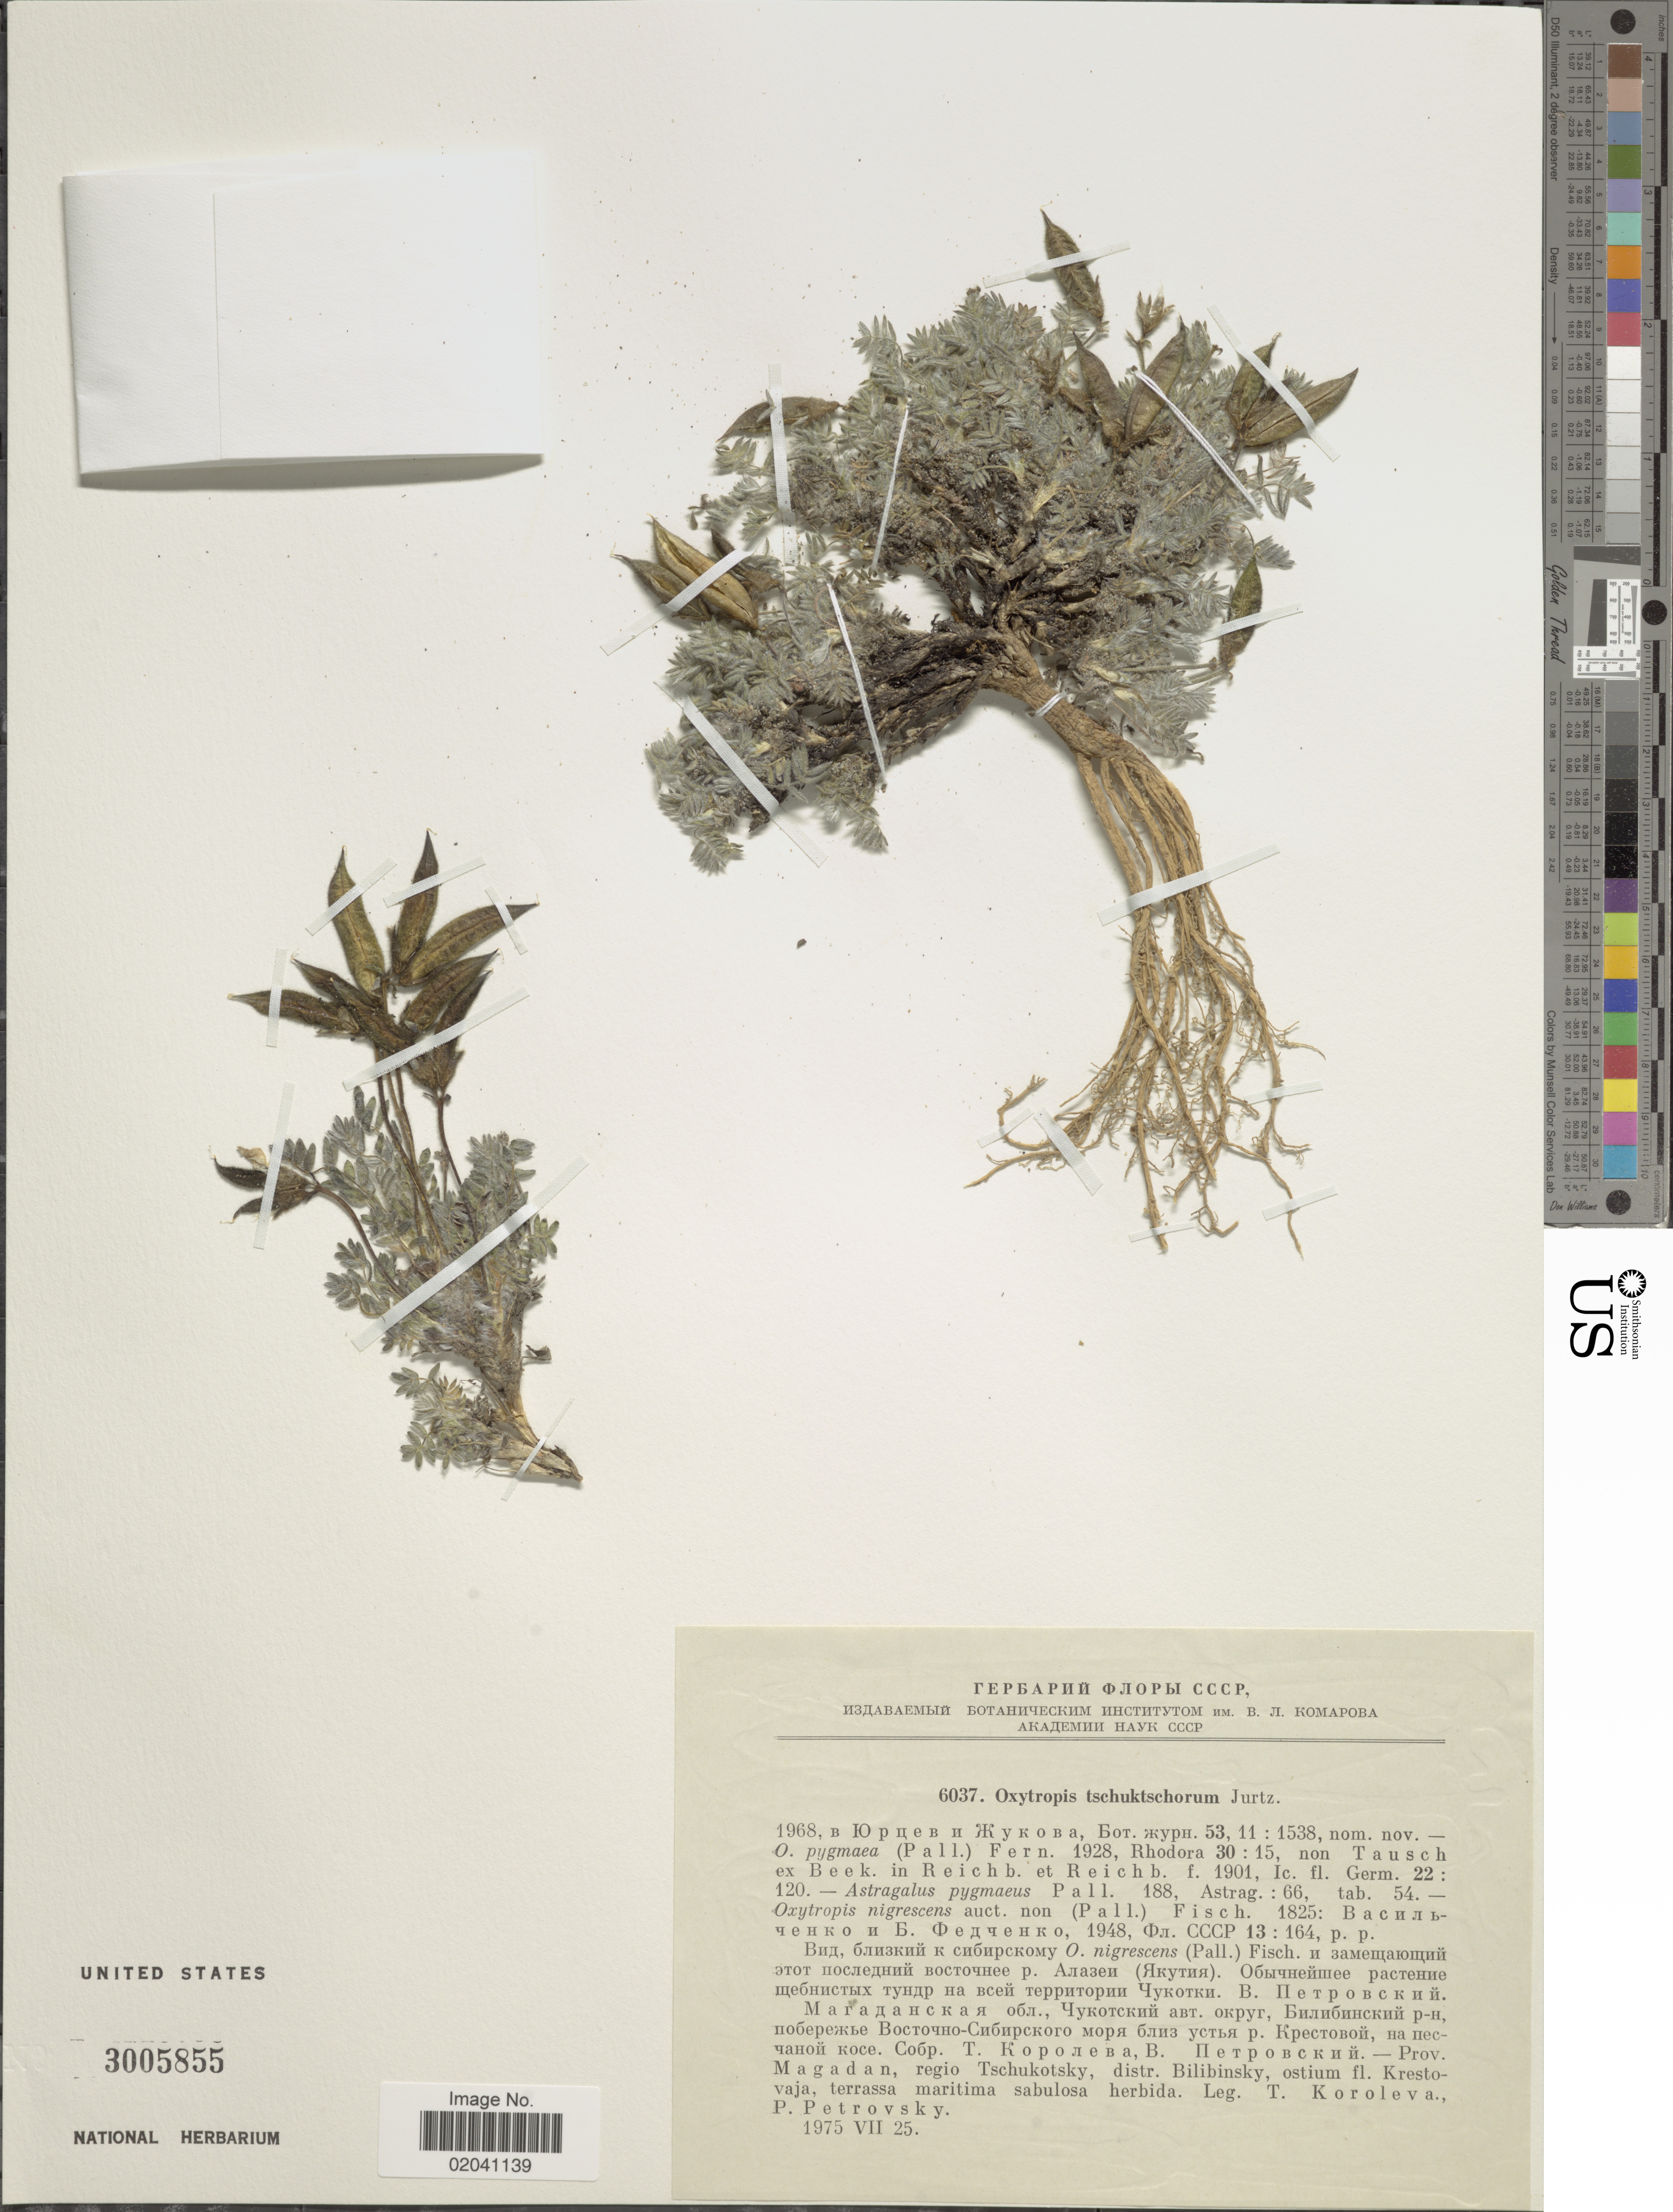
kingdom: Plantae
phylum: Tracheophyta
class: Magnoliopsida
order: Fabales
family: Fabaceae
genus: Oxytropis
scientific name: Oxytropis tschuktschorum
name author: Jurtzev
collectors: T. Koroleva & P. Petrovsky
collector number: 6037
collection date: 1975-07-25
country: Russian Federation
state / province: Magadan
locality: Prov. Magadan, regio Tschukotsky, distr. Bilibinky, ostium fl. Krestovaja, terrassa maritima sabulosa herbida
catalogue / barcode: US 3005855